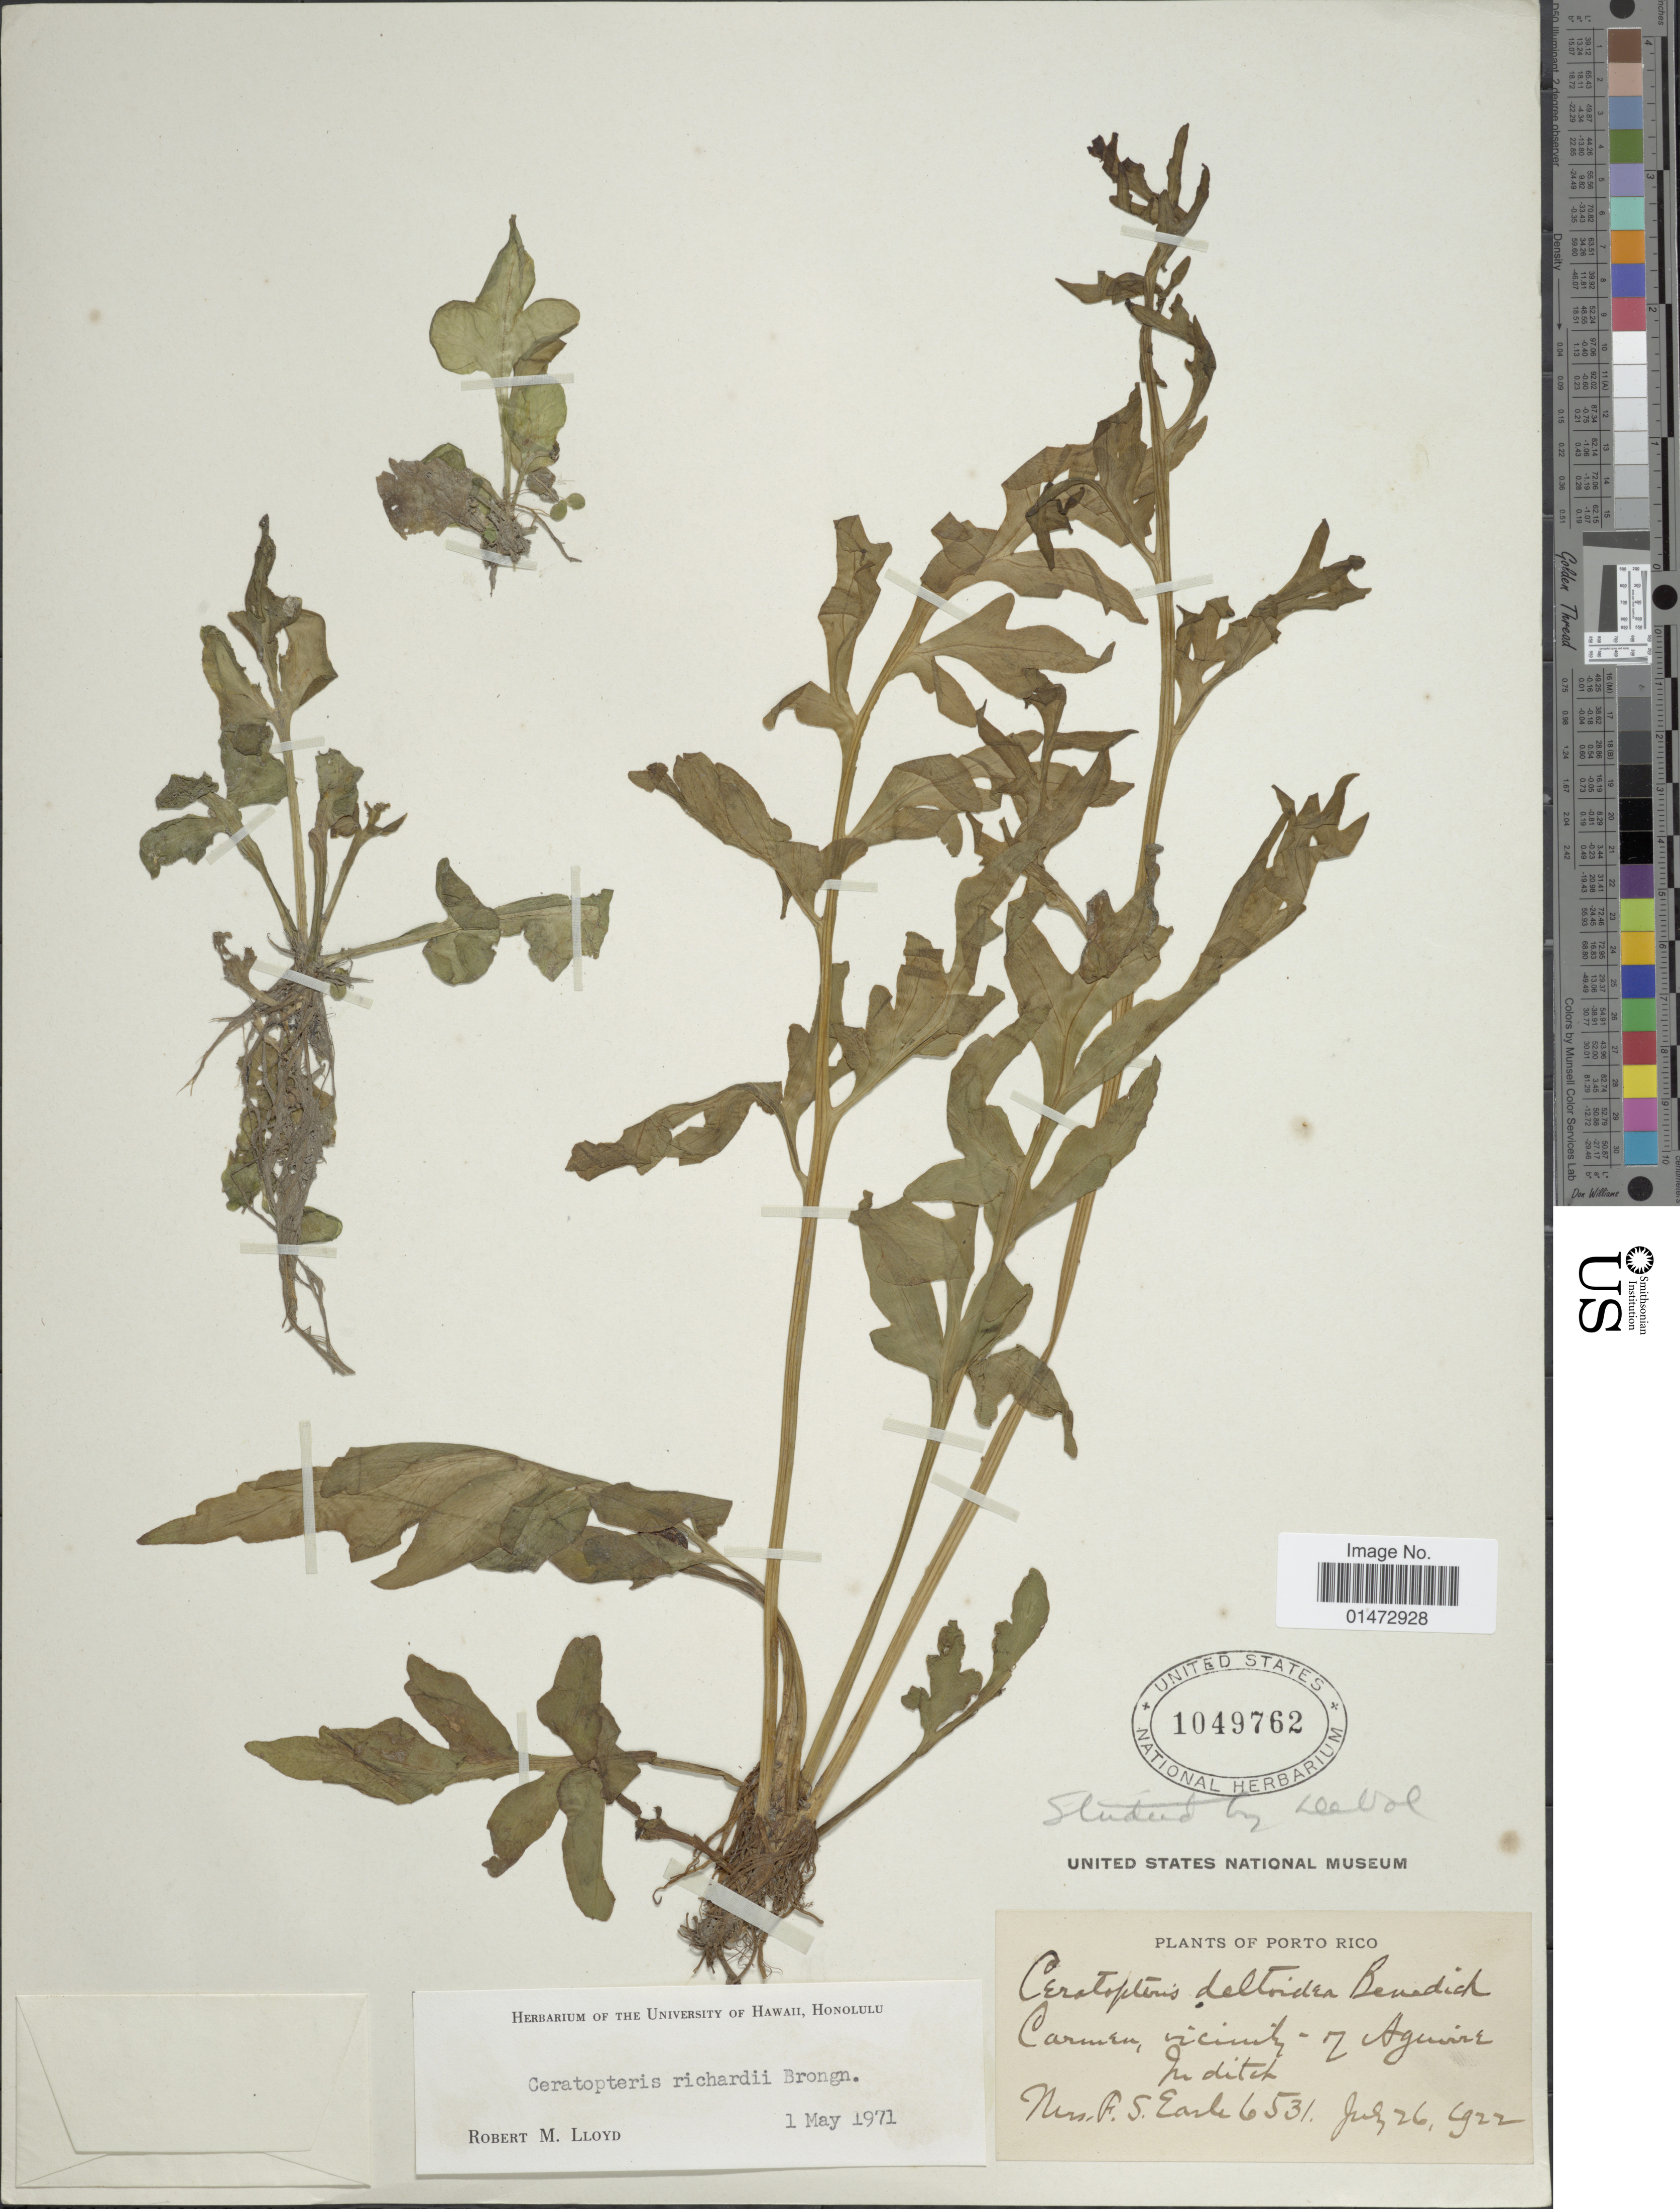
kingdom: Plantae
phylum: Tracheophyta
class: Polypodiopsida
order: Polypodiales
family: Pteridaceae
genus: Ceratopteris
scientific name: Ceratopteris richardii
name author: Brongn.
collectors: F. S. Earle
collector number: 6531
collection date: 1922-07-26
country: Puerto Rico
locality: Carmen, vicinity of Aguirre.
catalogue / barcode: US 1049762